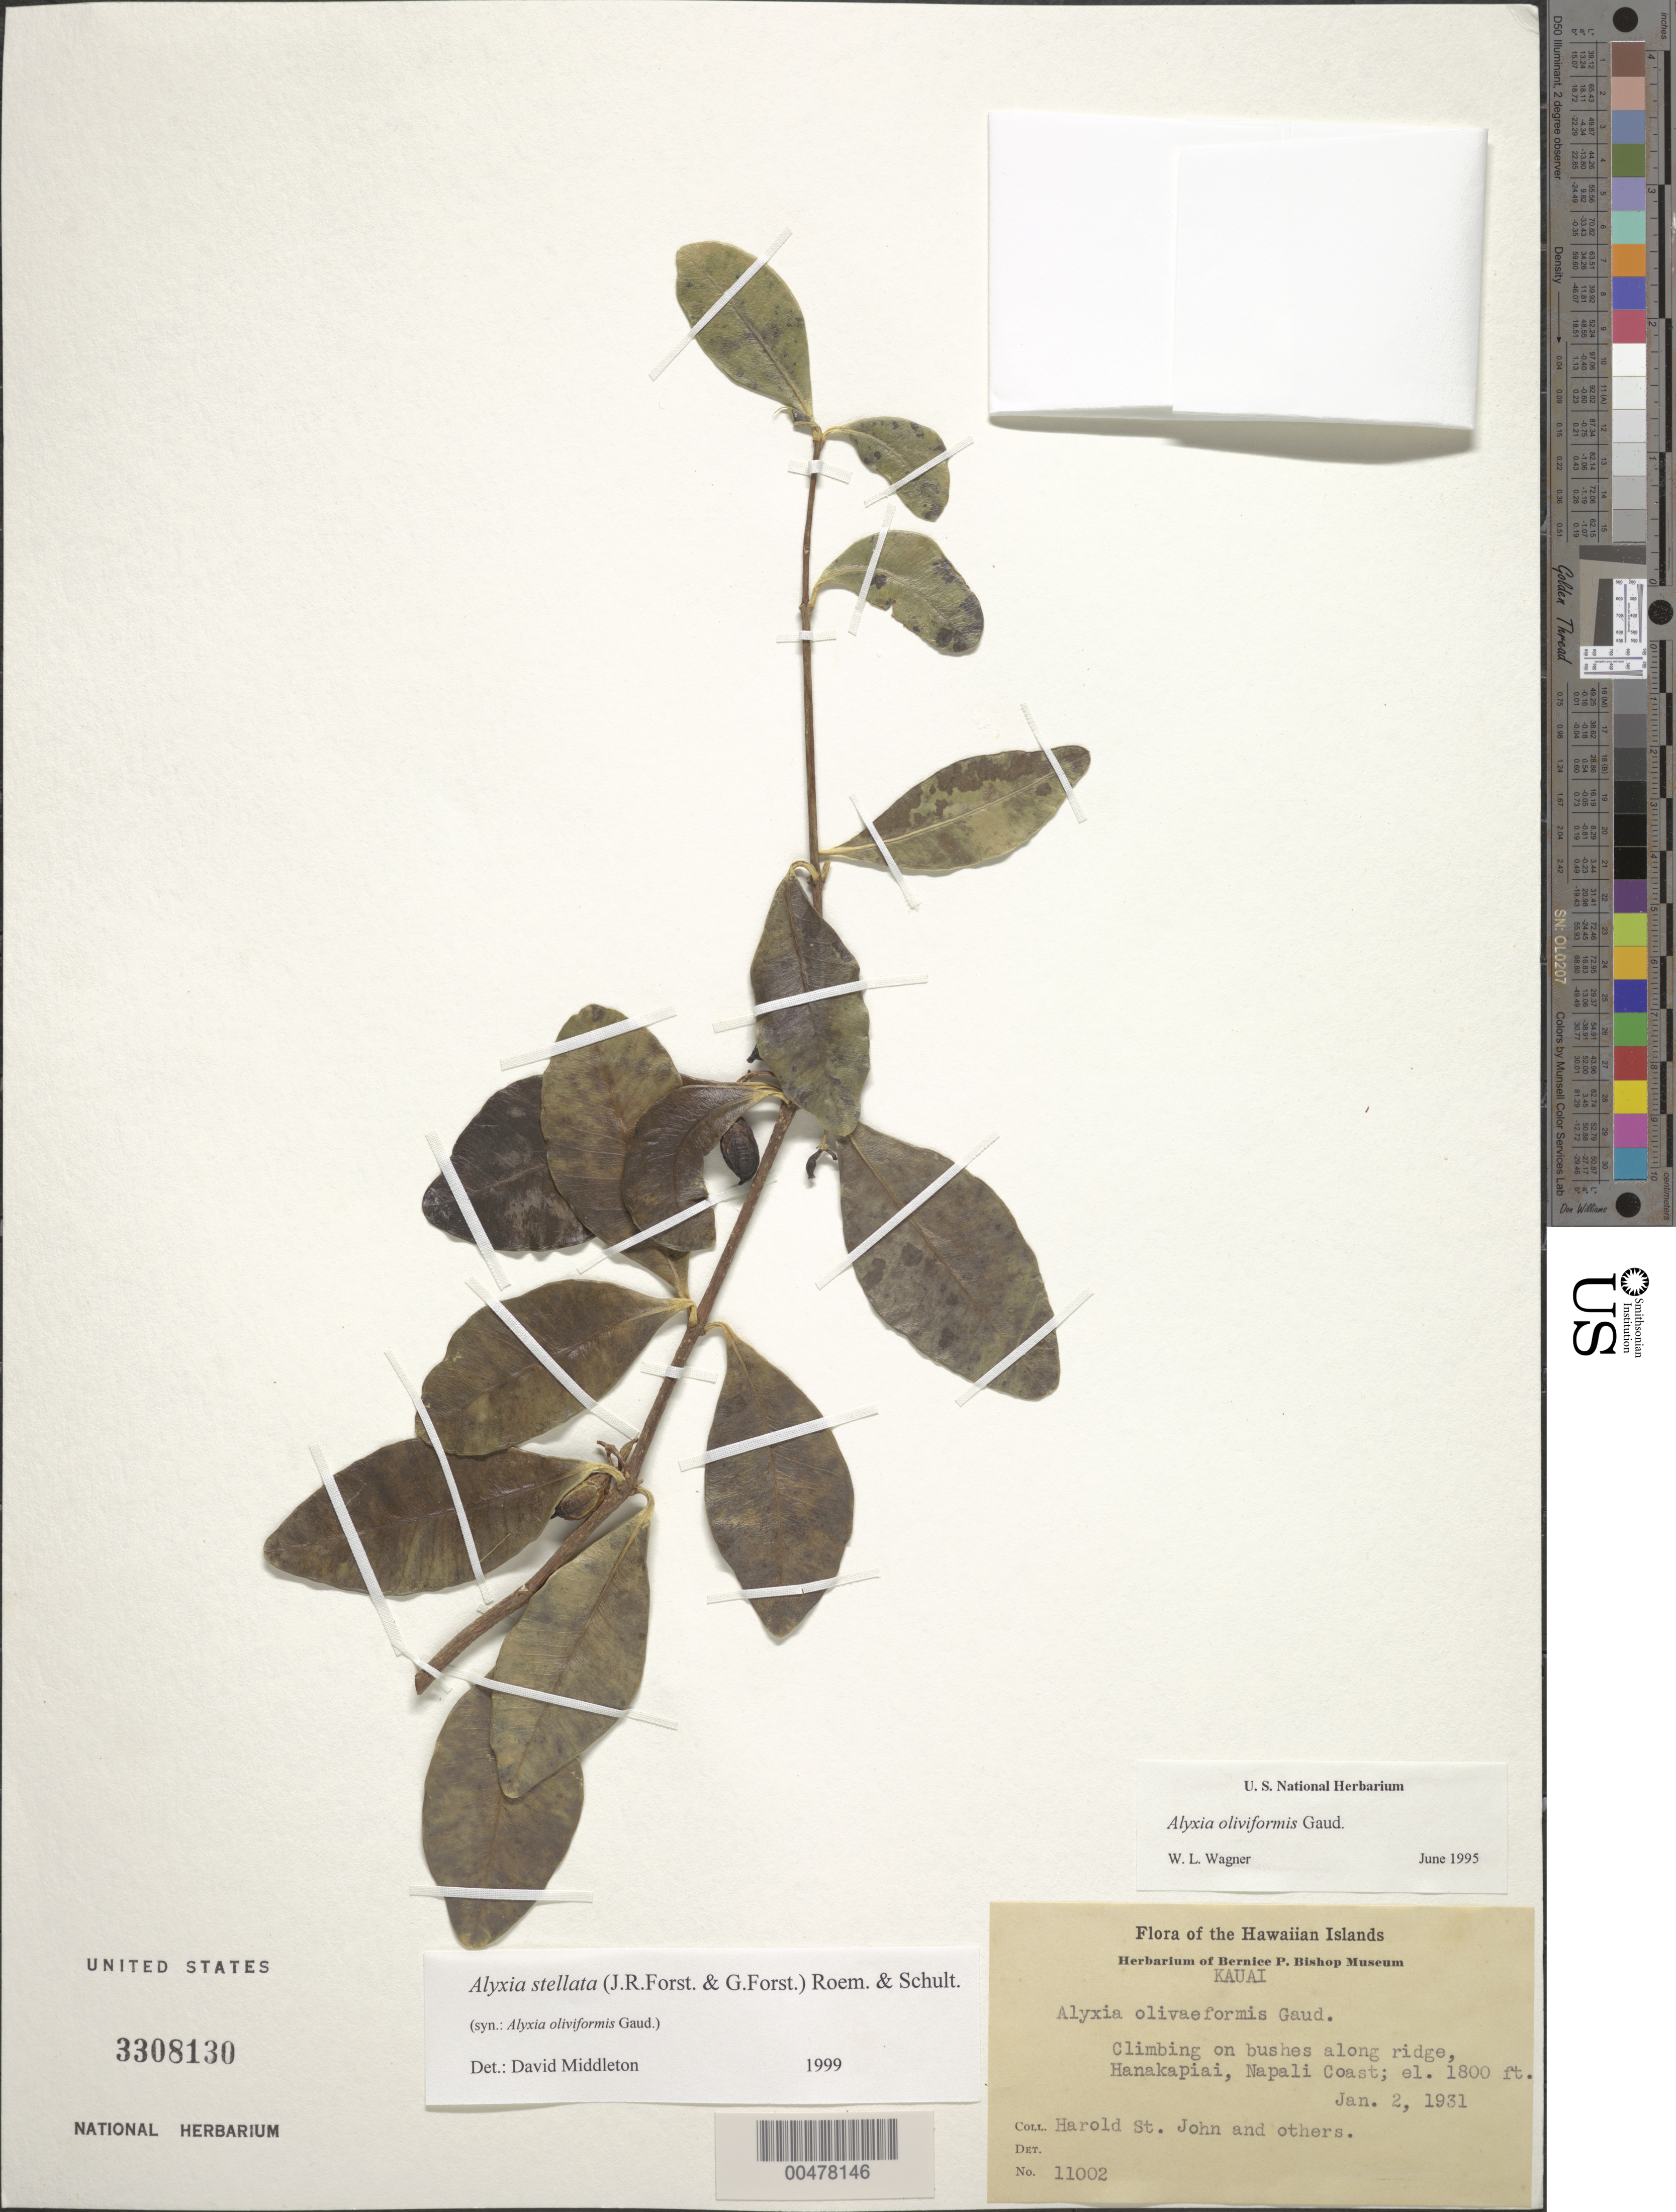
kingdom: Plantae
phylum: Tracheophyta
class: Magnoliopsida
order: Gentianales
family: Apocynaceae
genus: Alyxia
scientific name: Alyxia stellata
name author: (J.R. Forst. & G. Forst.) Roem. & Schult.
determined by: Middleton, D. J.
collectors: H. St. John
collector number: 11002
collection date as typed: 2 Jan 1931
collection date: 1931-01-02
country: United States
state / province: Hawaii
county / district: Kauai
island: Kaua'i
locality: Hanakapiai, Napali coast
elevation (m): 549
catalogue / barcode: US 3308130